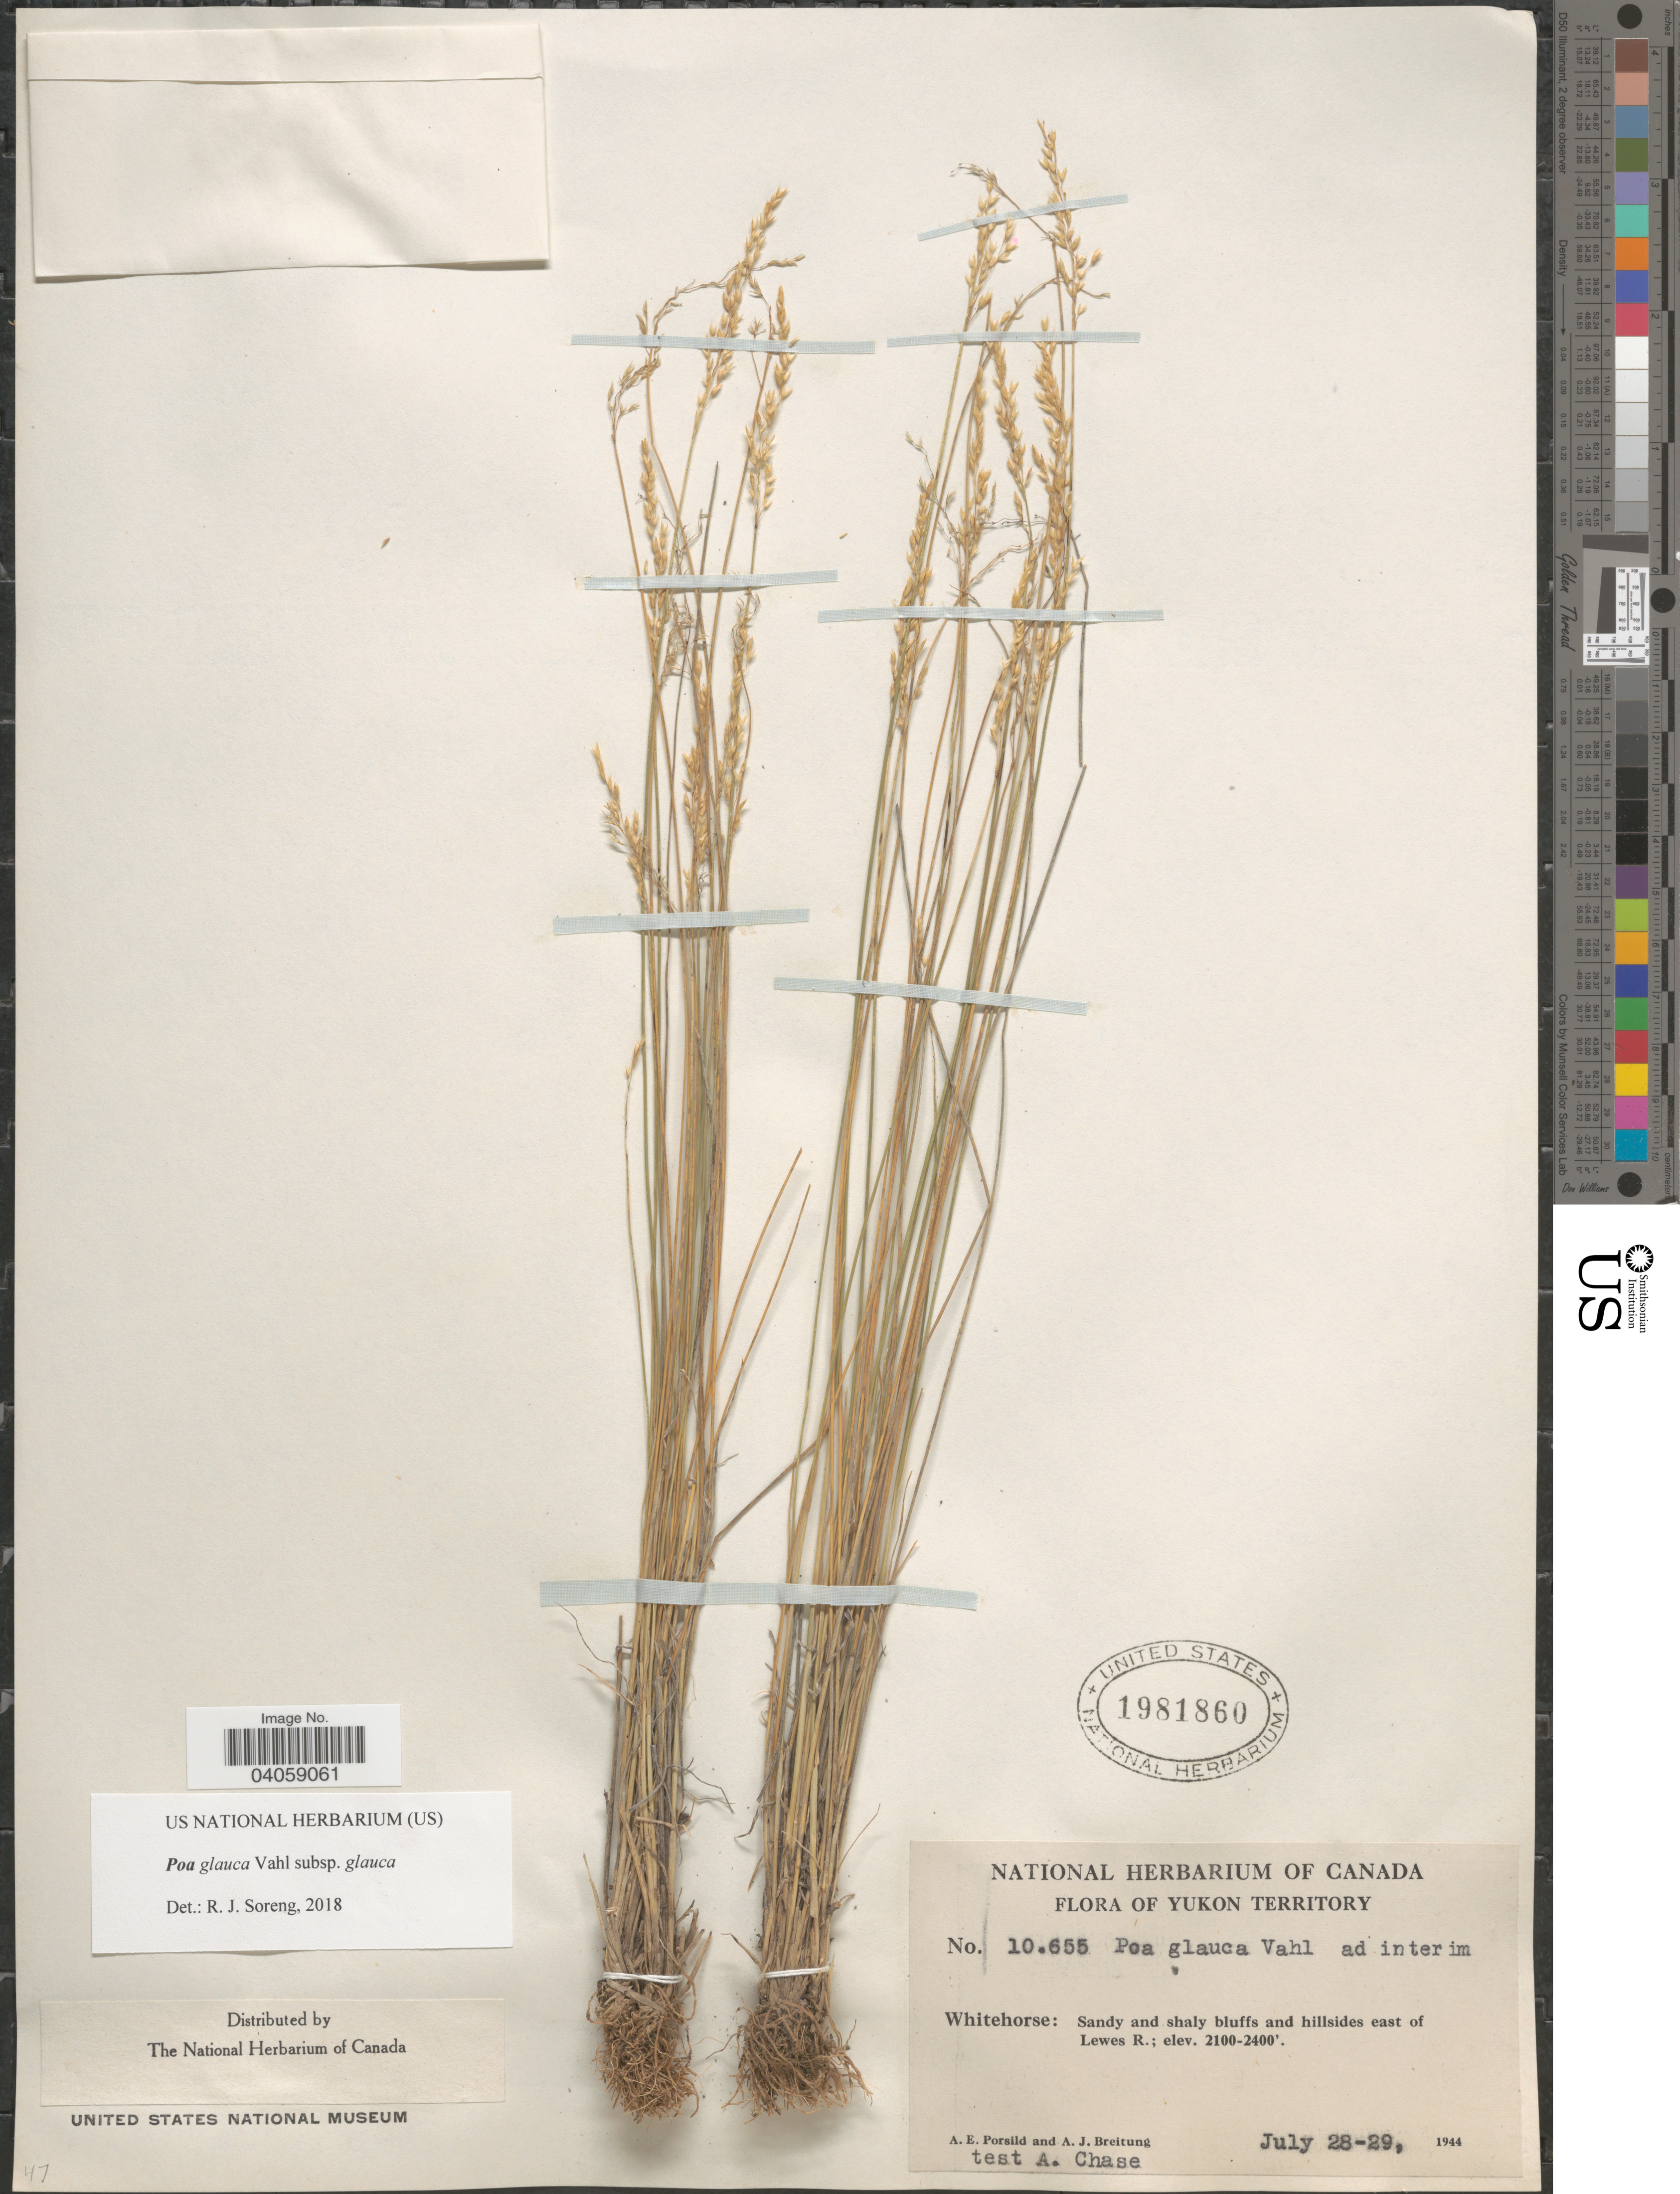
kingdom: Plantae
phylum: Tracheophyta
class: Liliopsida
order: Poales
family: Poaceae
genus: Poa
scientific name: Poa glauca subsp. glauca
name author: Vahl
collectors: A. E. Porsild & A. Breitung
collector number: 10655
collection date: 1944-07-28/1944-07-29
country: Canada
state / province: Yukon Territory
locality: Whitehorse: Sandy and shaly bluffs and hillsides east of Lewes R.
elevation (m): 640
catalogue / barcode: US 1981860